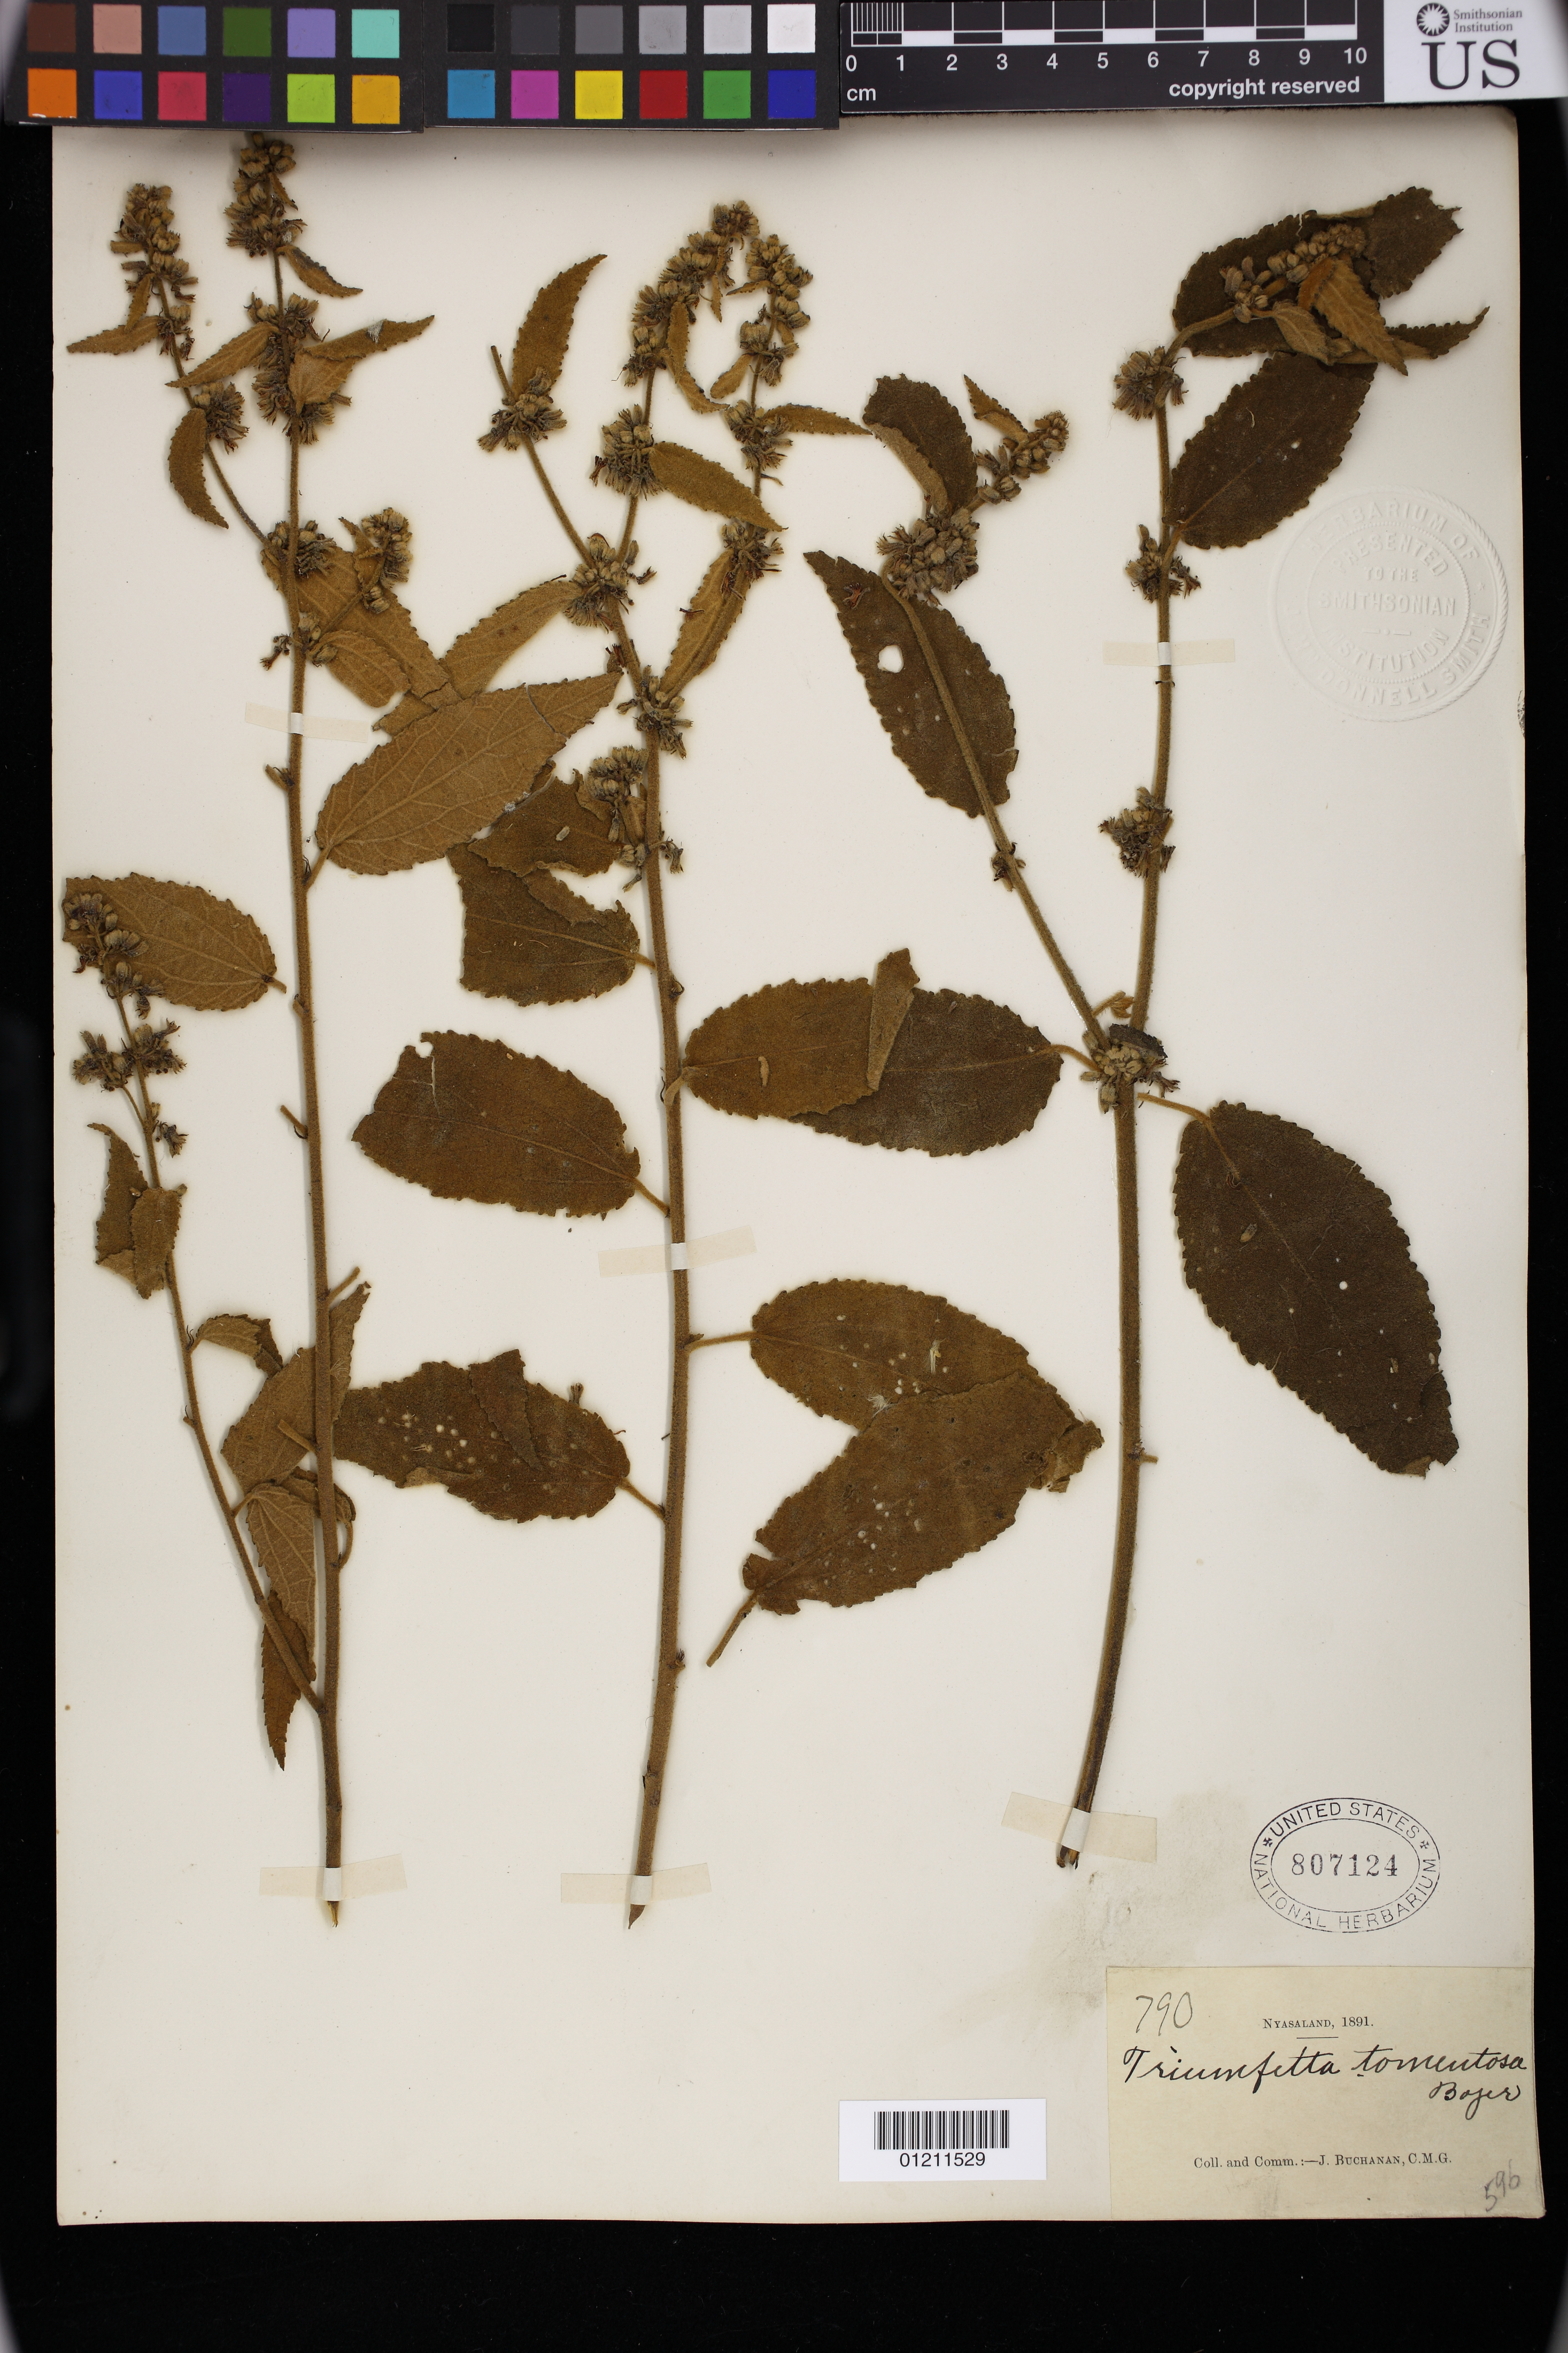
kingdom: Plantae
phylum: Tracheophyta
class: Magnoliopsida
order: Malvales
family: Malvaceae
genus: Triumfetta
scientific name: Triumfetta sp.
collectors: J. Buchanan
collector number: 790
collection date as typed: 1891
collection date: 1891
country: Malawi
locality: Nyasaland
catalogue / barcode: US 807124